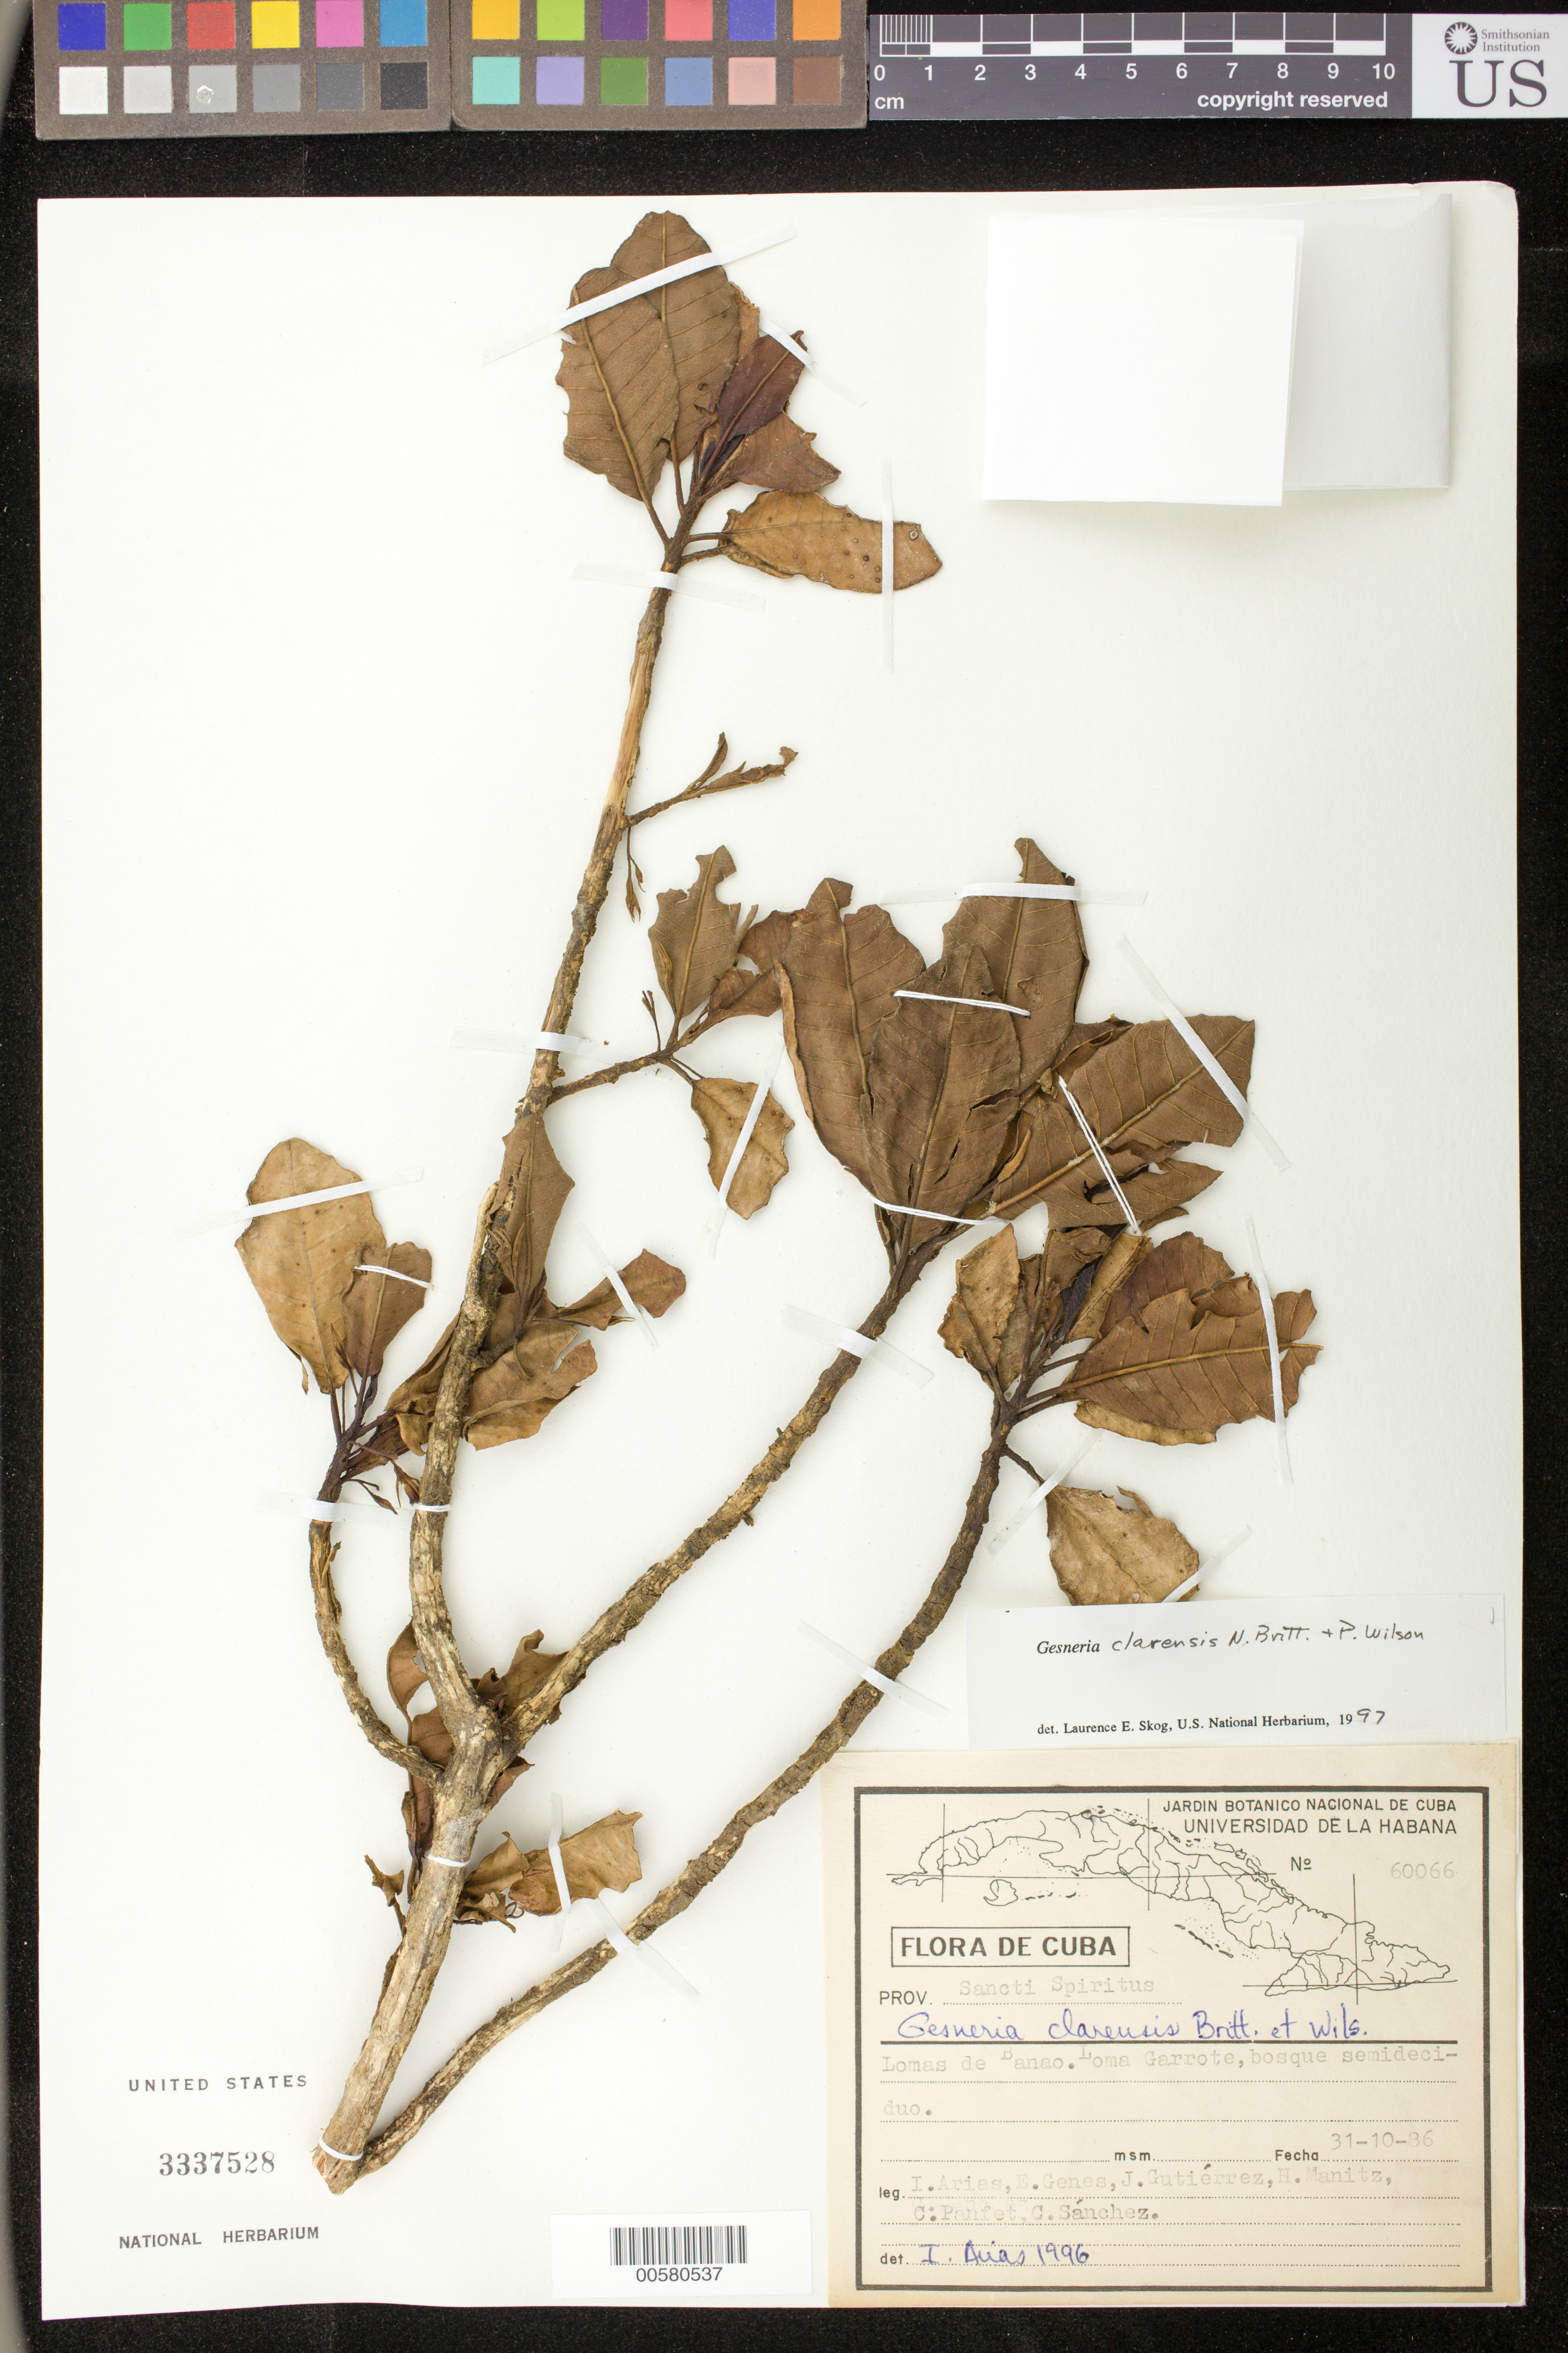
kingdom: Plantae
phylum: Tracheophyta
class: Magnoliopsida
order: Lamiales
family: Gesneriaceae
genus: Gesneria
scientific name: Gesneria clarensis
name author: Britton & P. Wilson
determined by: Skog, Laurence E.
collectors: I. Arias & et al.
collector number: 60066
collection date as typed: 31 Oct 1986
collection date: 1986-10-31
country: Cuba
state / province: Sancti Spiritus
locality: Lomas de Banao; Loma Garrote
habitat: Bosque semideciduo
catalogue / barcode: US 3337528